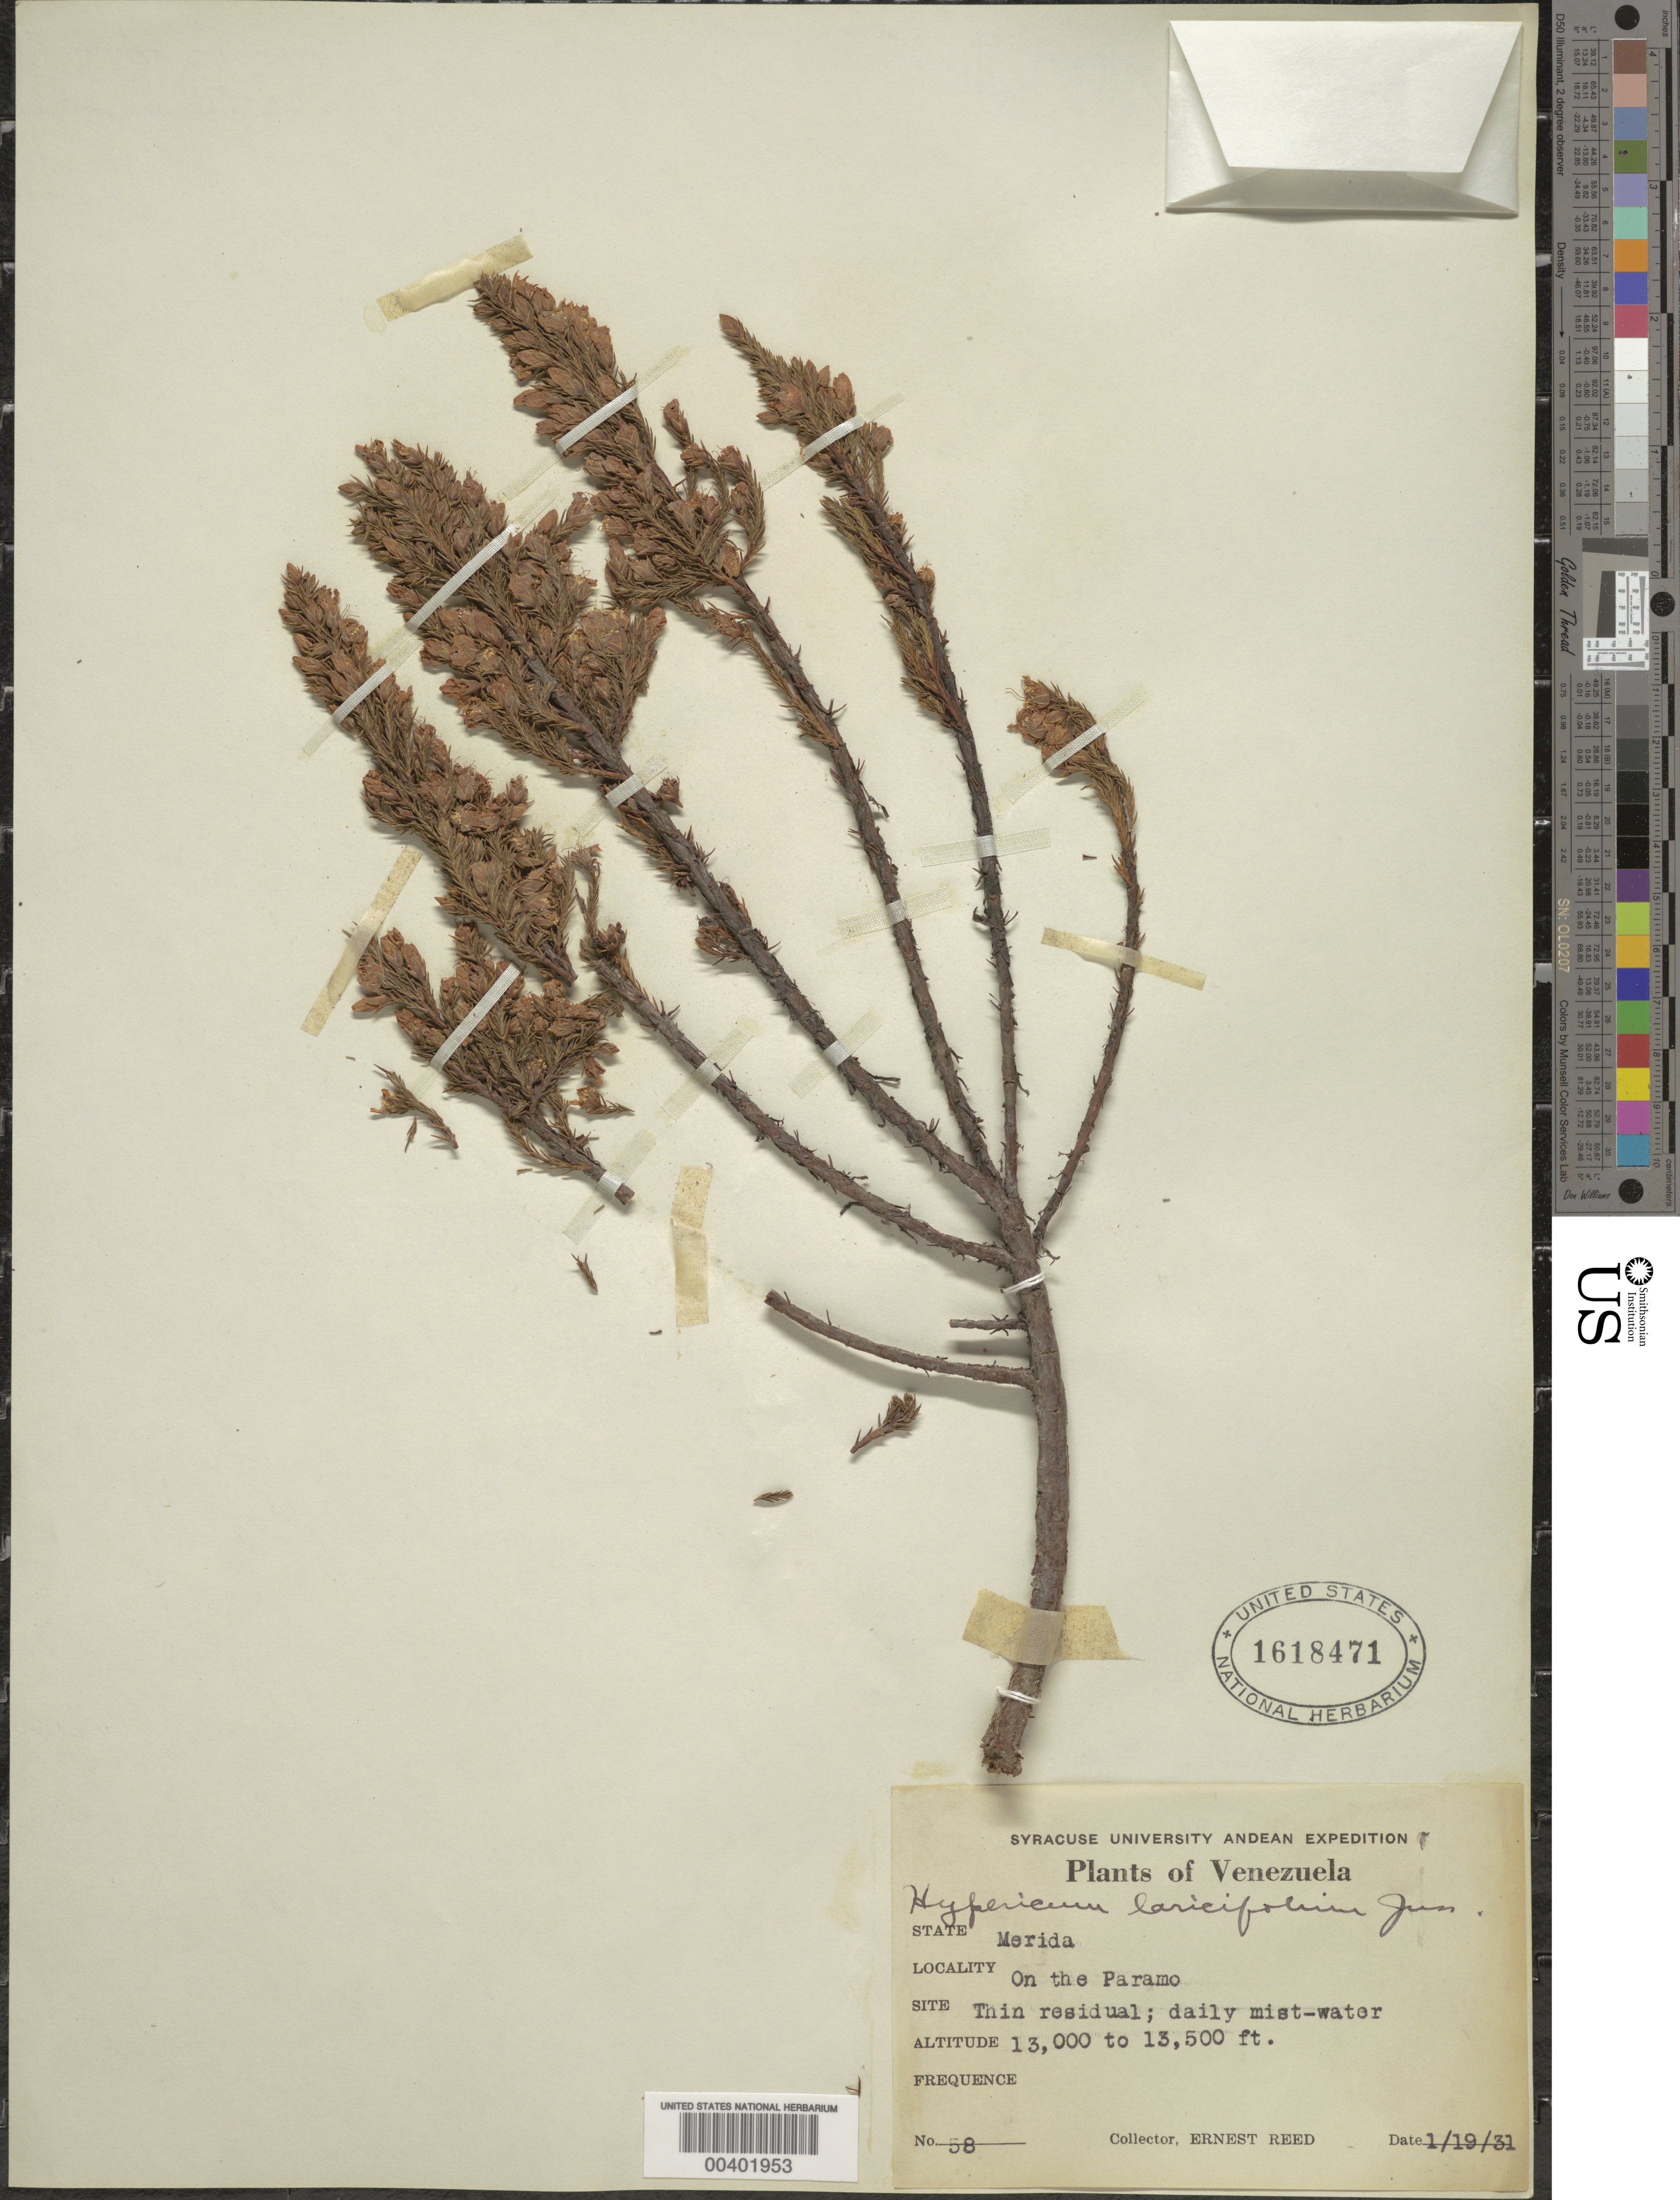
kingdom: Plantae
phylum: Tracheophyta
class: Magnoliopsida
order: Malpighiales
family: Hypericaceae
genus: Hypericum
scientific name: Hypericum laricifolium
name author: Juss.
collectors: E. Reed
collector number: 58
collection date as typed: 19 Jan 1931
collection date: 1931-01-19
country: Venezuela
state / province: Mérida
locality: On the páramo.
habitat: páramo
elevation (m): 3962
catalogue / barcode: US 1618471